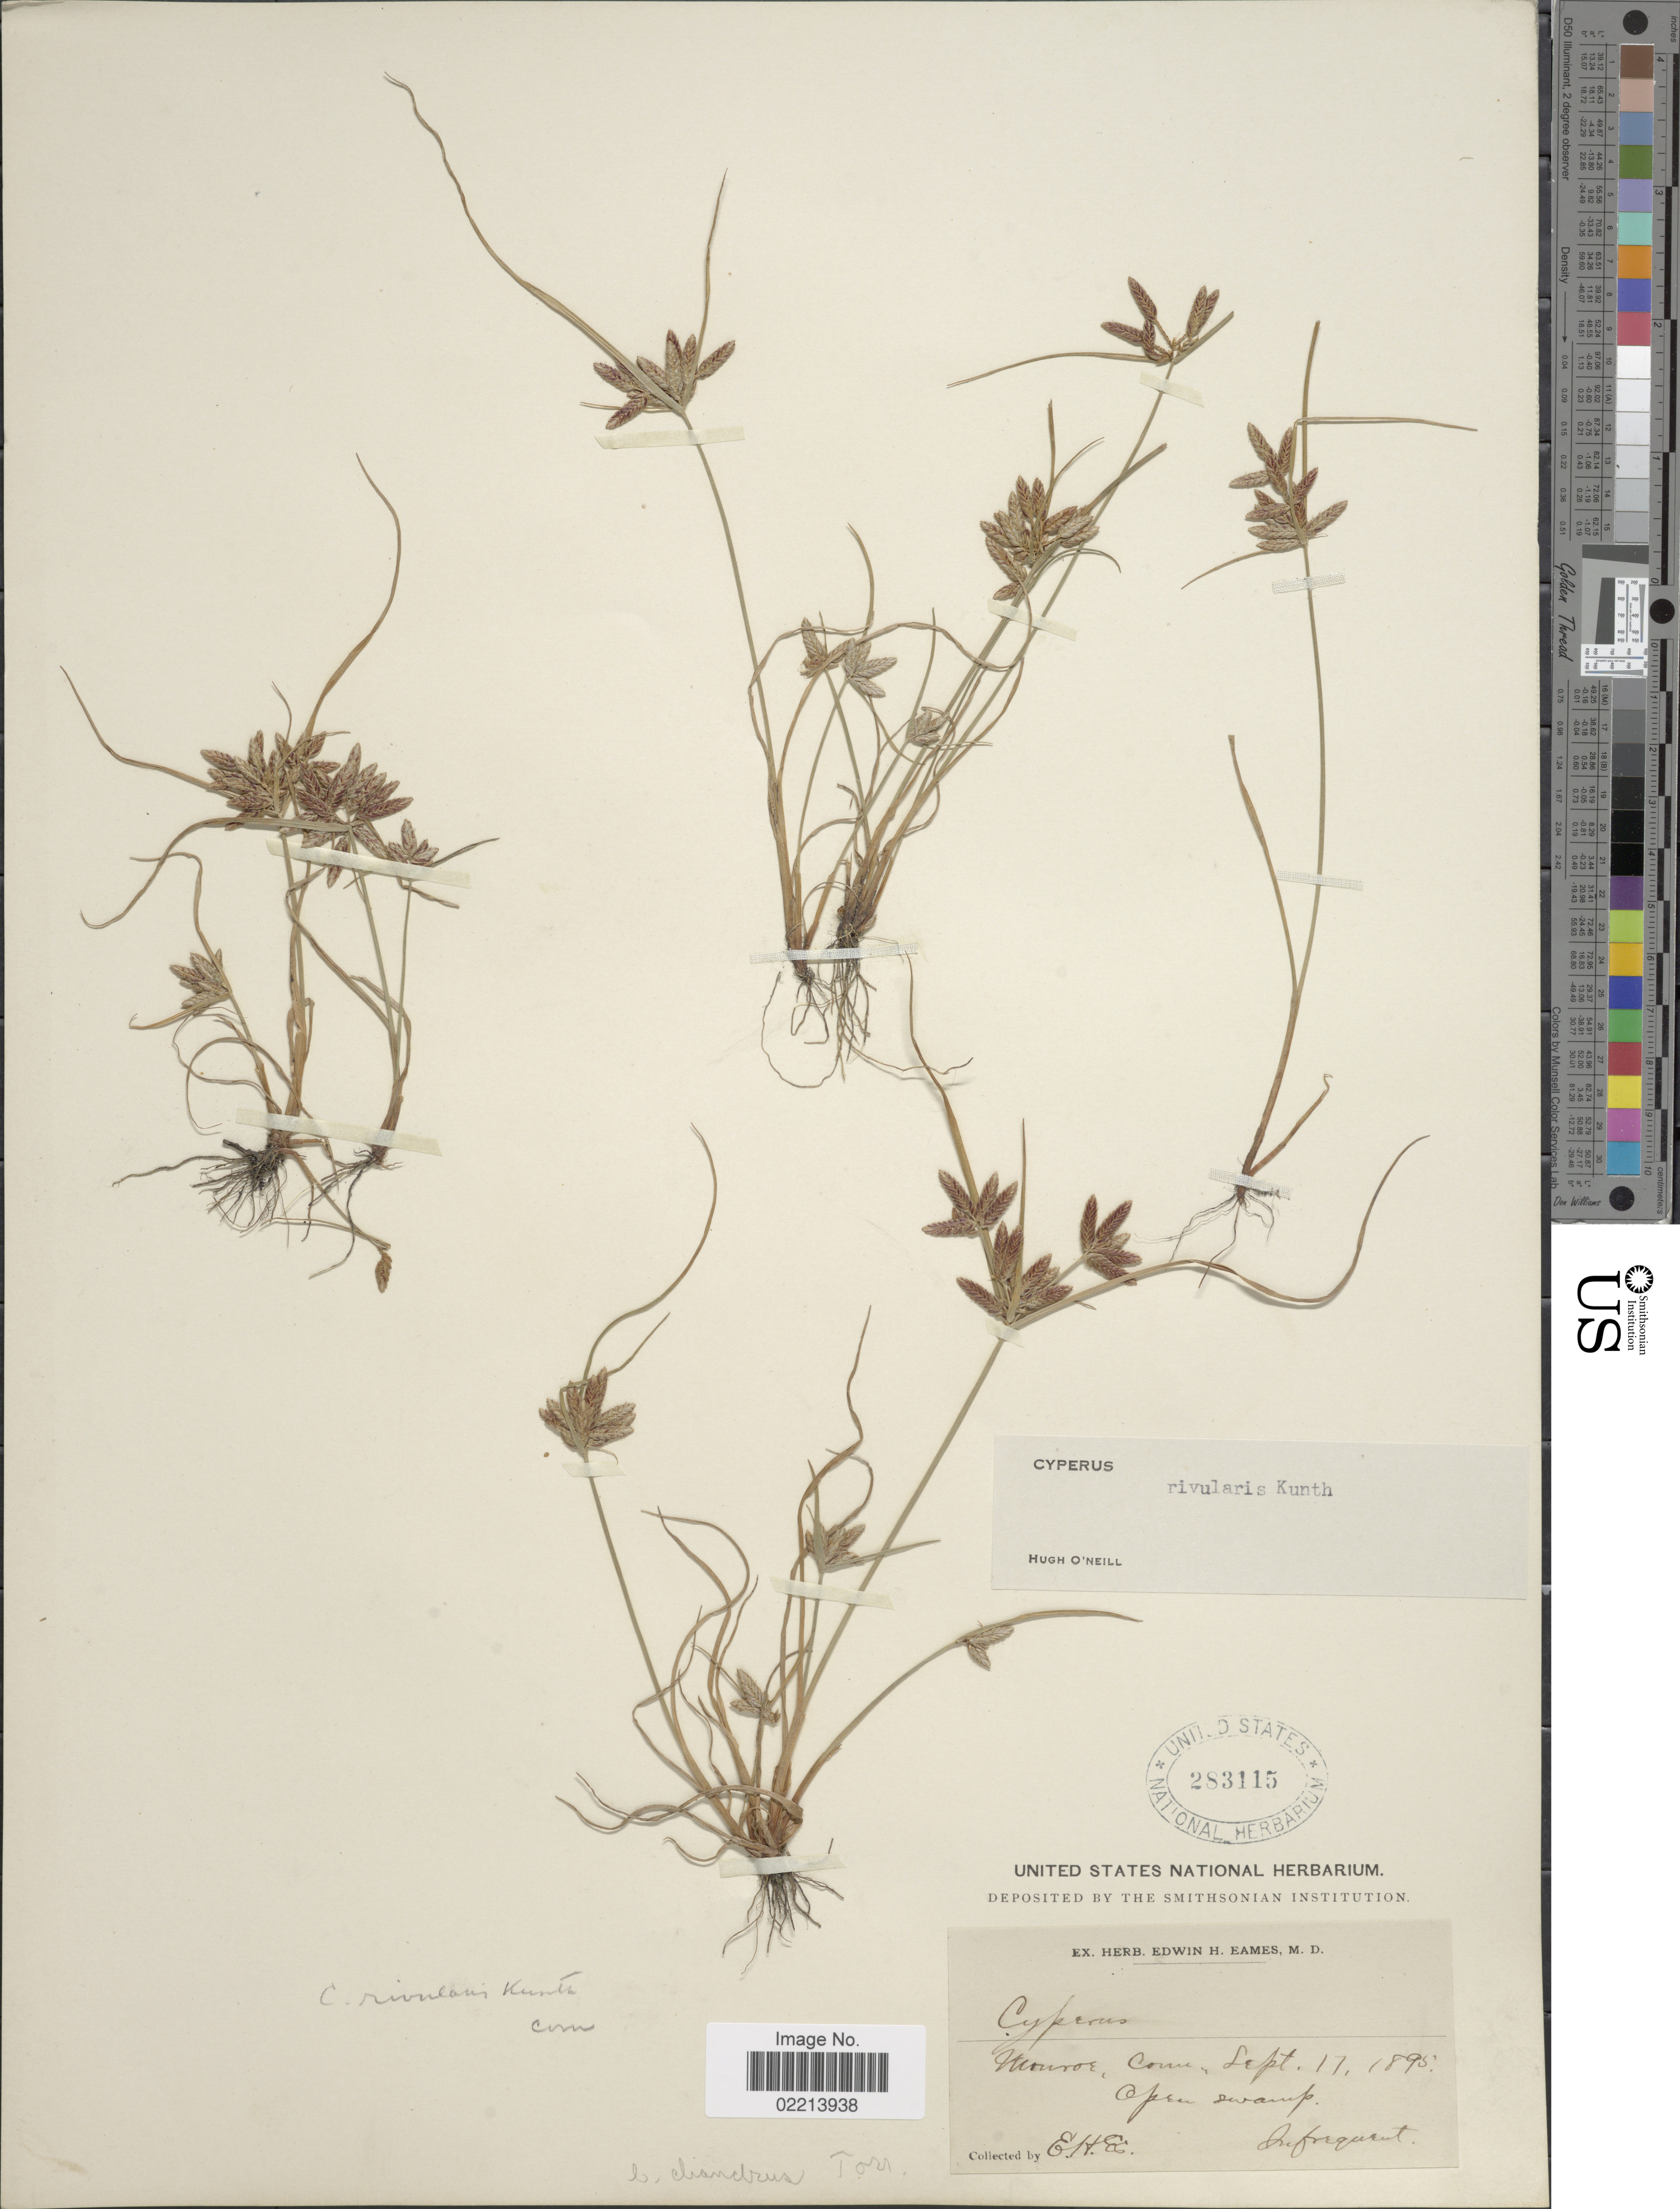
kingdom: Plantae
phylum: Tracheophyta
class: Liliopsida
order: Poales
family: Cyperaceae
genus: Cyperus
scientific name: Cyperus bipartitus Torr.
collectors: E. H. Eames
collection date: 1895-09-17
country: United States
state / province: Connecticut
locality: Monroe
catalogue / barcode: US 283115